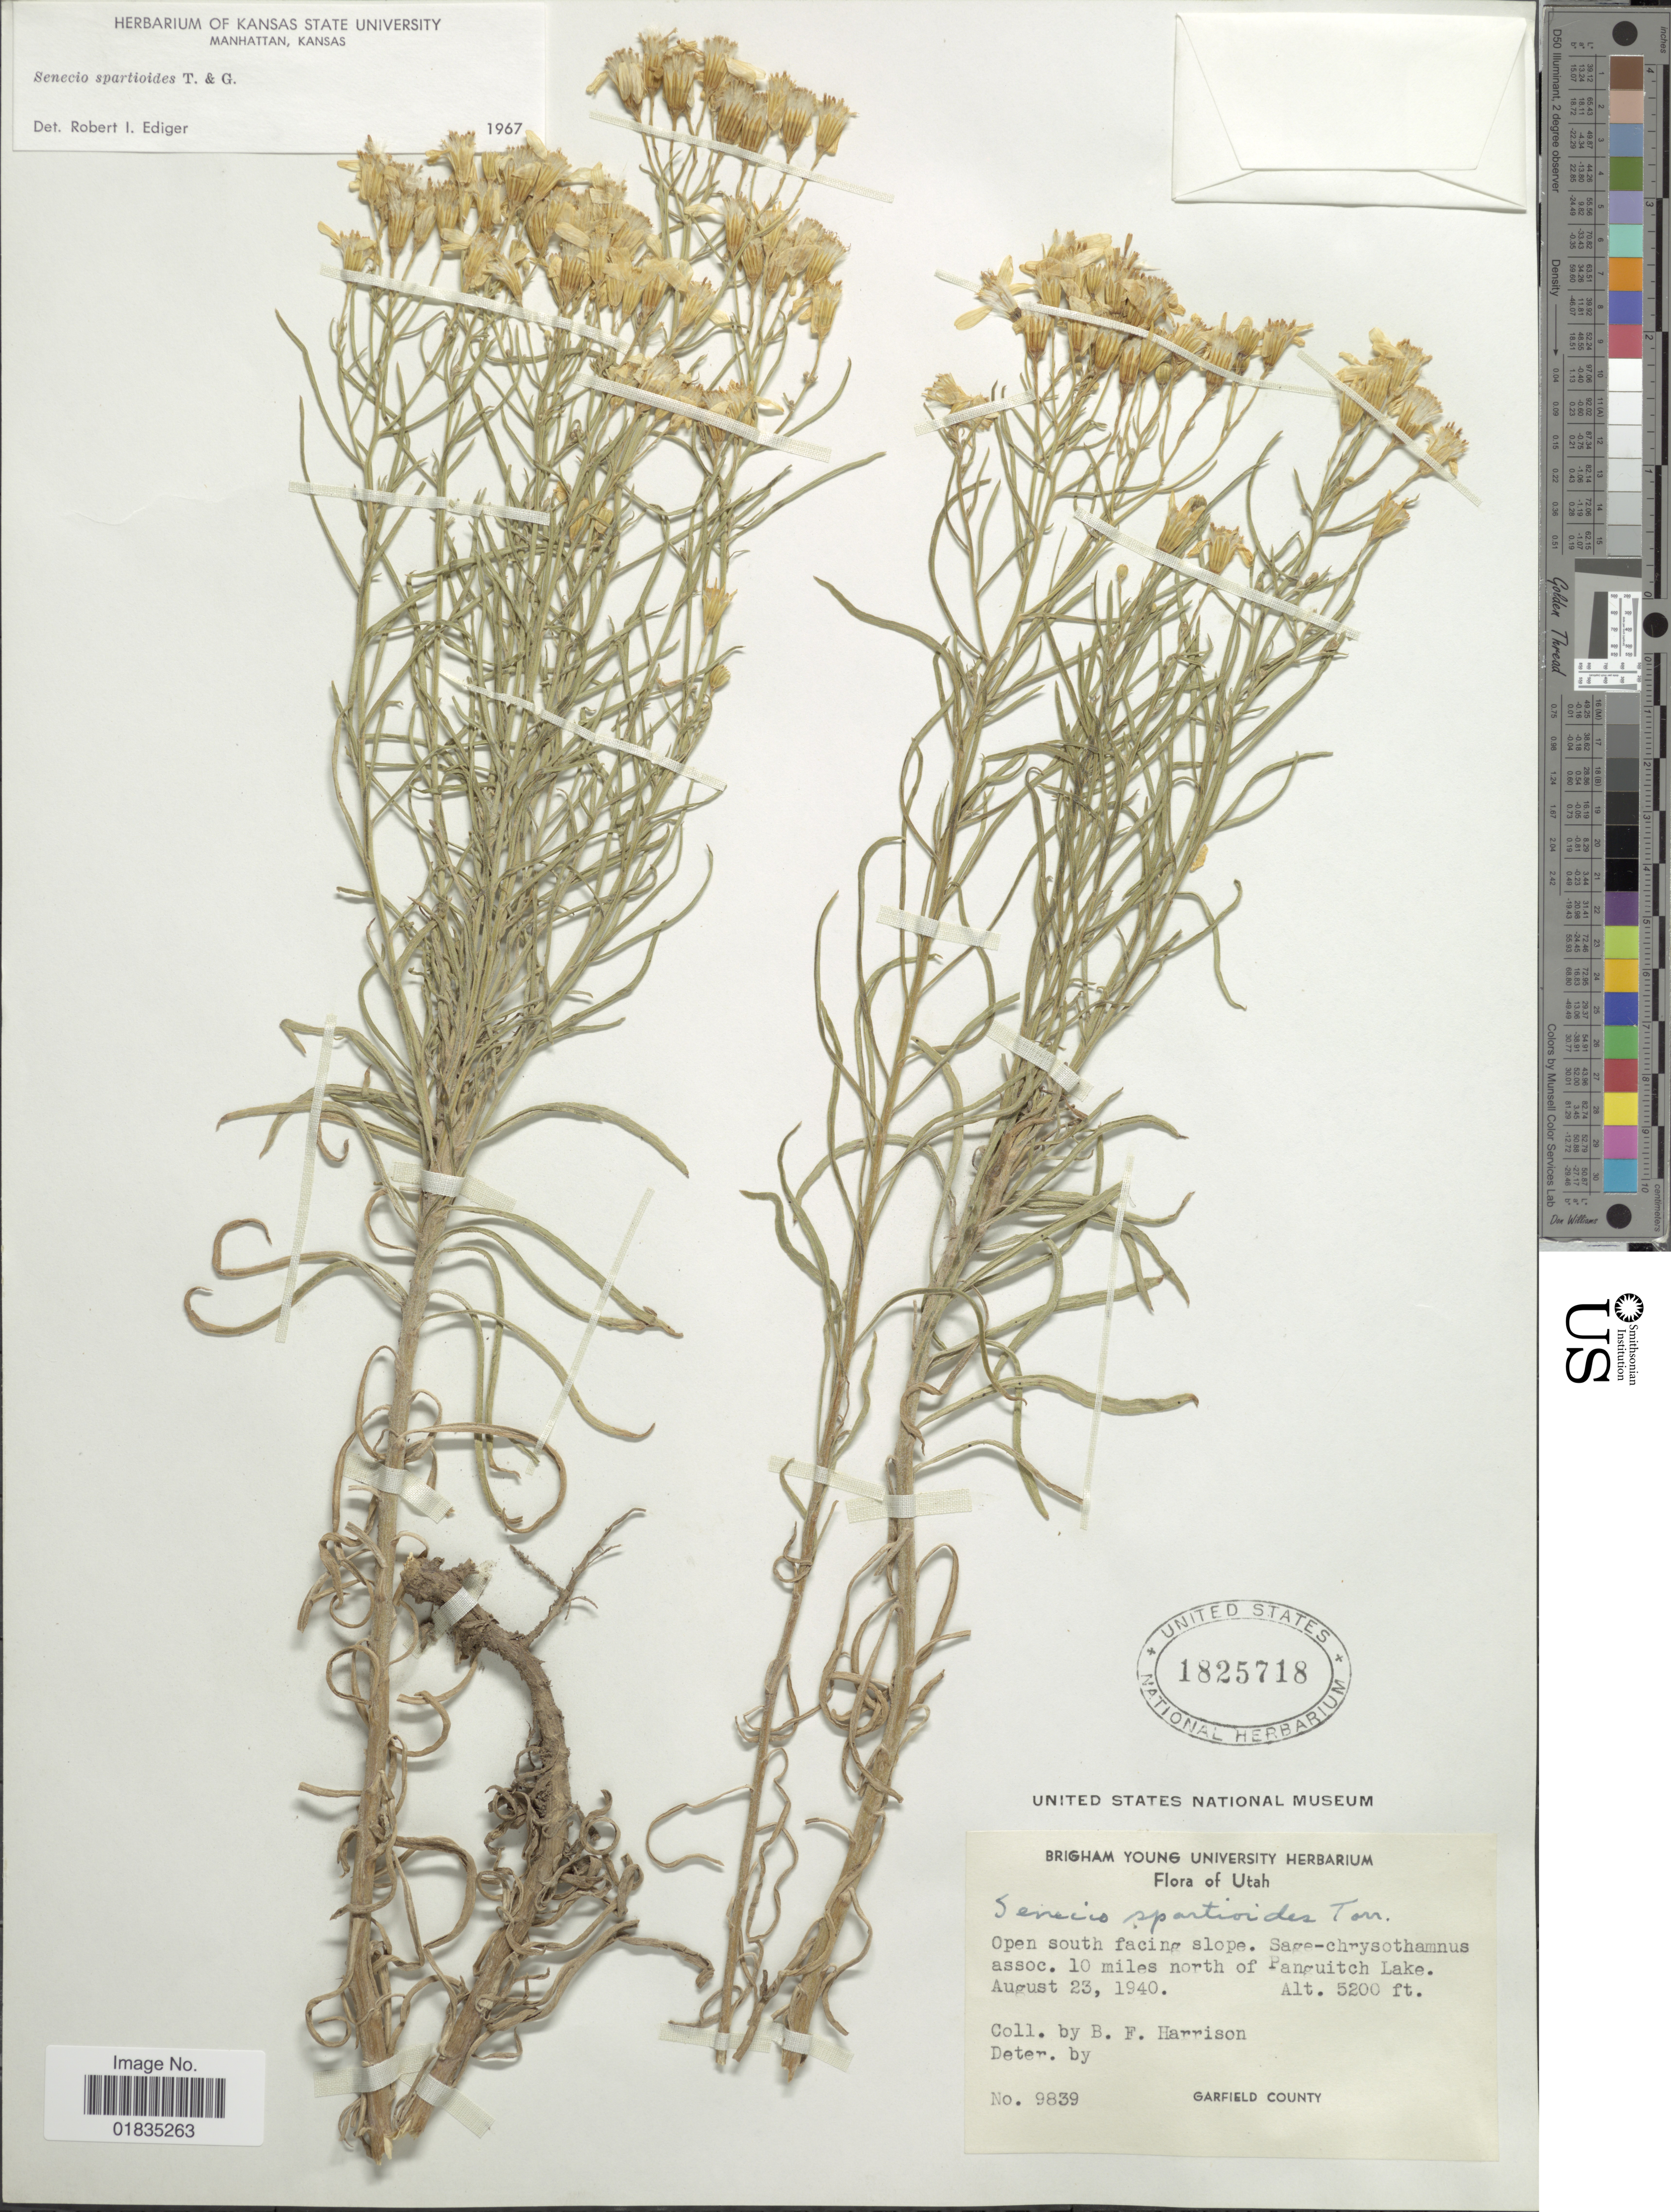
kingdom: Plantae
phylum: Tracheophyta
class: Magnoliopsida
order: Asterales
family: Asteraceae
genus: Senecio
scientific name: Senecio spartioides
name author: Torr. & A. Gray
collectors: B. F. Harrison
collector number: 9839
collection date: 1940-08-23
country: United States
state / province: Utah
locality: Open south facing slope, 10 miles north of Panguitch Lake, Garfield County.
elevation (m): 1585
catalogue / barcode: US 1825718